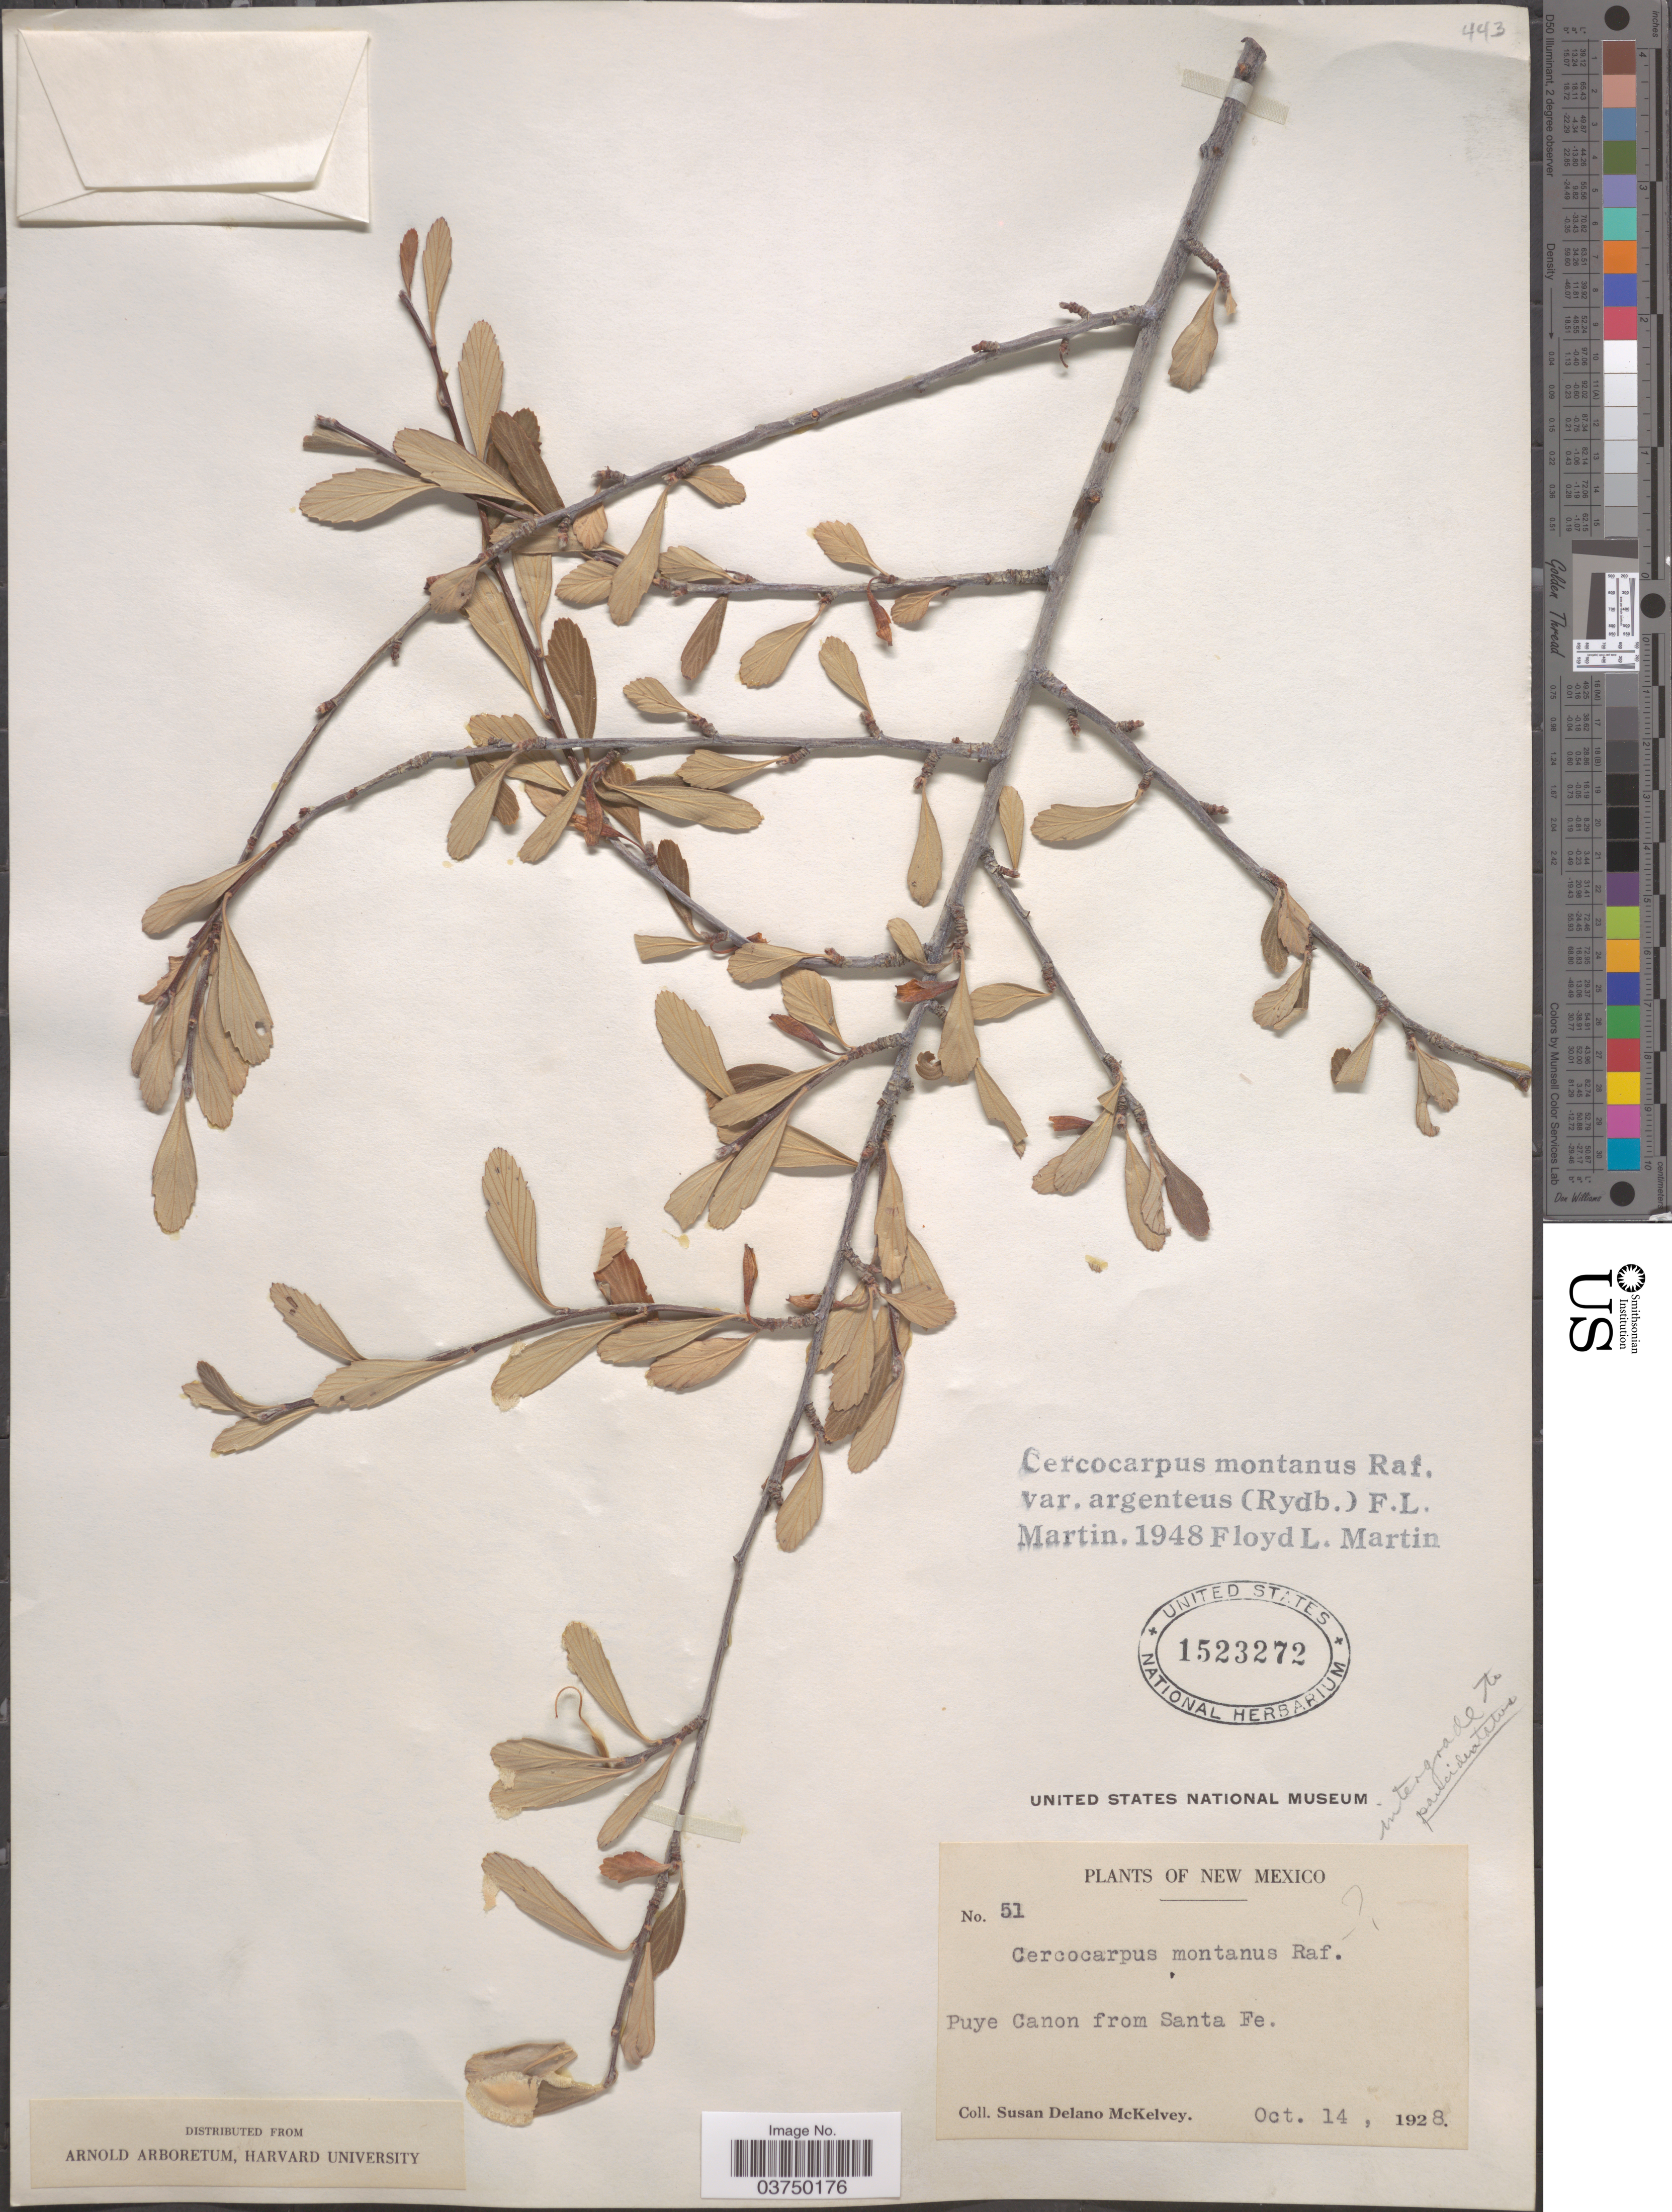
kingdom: Plantae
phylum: Tracheophyta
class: Magnoliopsida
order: Rosales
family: Rosaceae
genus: Cercocarpus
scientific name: Cercocarpus montanus var. argenteus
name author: (Rydb.) F.L. Martin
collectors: S. A. McKelvey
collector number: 51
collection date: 1928-10-14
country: United States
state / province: New Mexico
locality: Puye Canon from Santa Fe.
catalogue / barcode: US 1523272